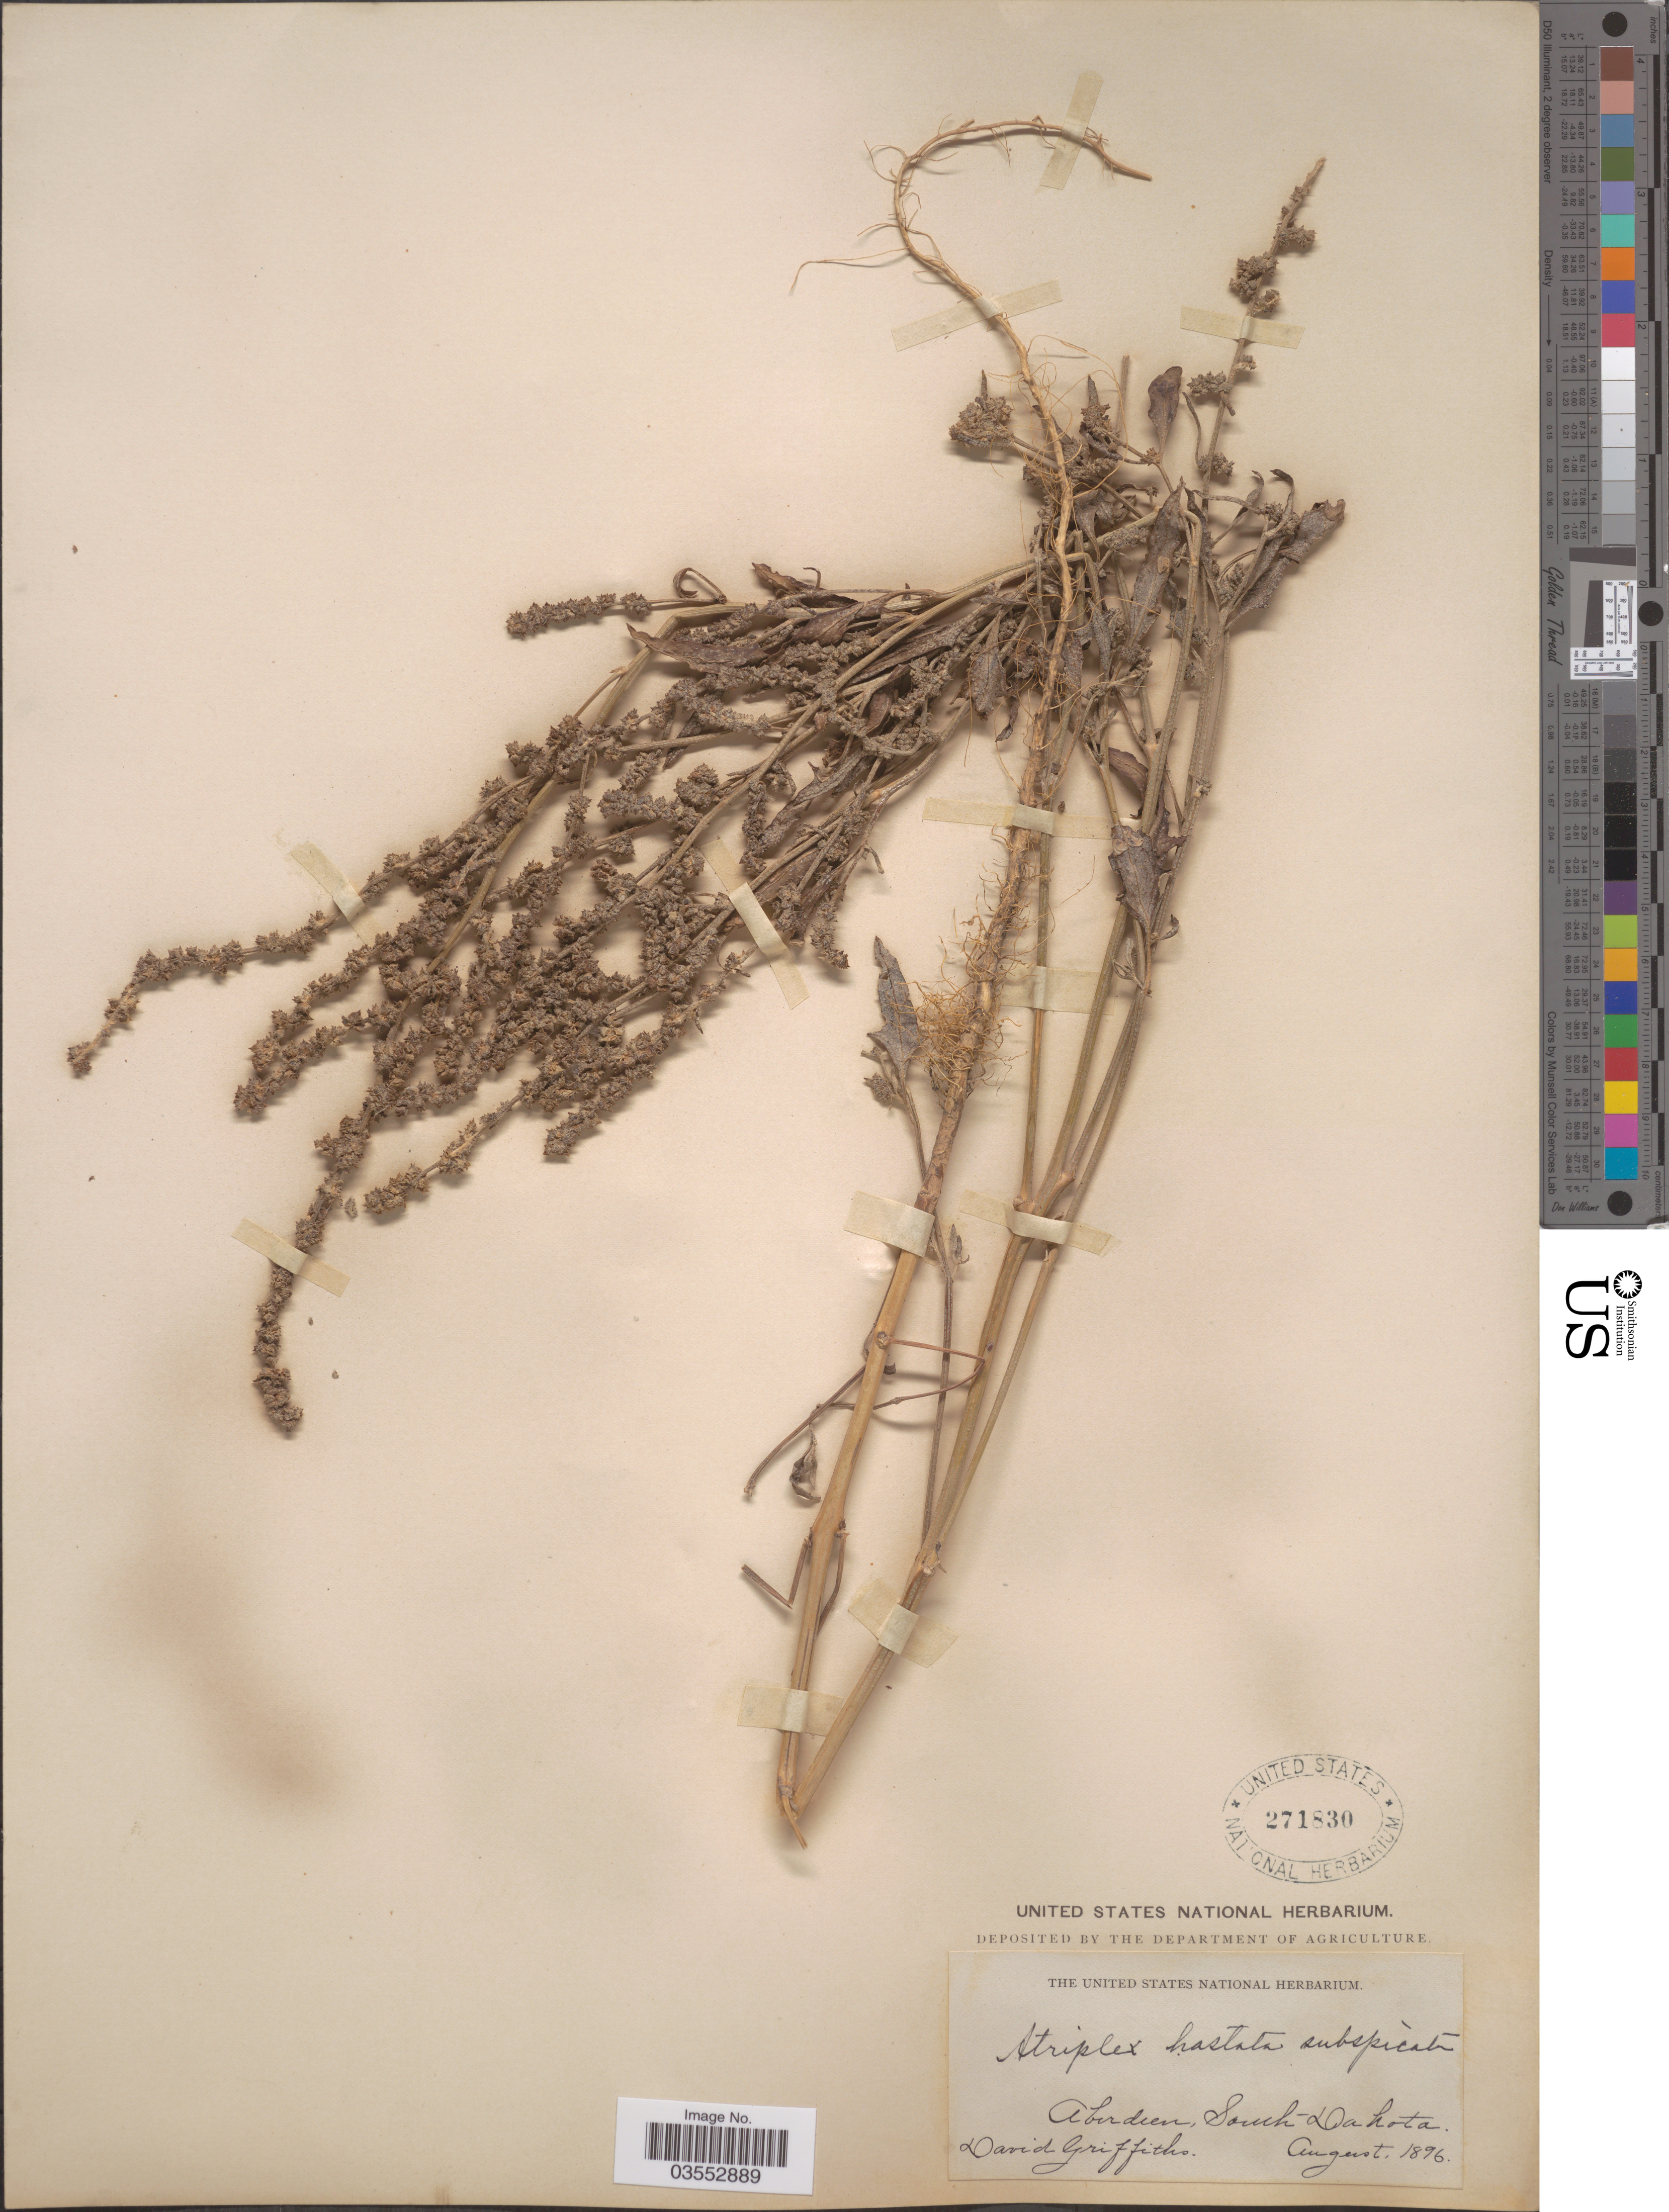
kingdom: Plantae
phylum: Tracheophyta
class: Magnoliopsida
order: Caryophyllales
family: Amaranthaceae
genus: Atriplex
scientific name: Atriplex subspicata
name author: (Nutt.) Rydb.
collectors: D. Griffiths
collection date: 1896-08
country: United States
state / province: South Dakota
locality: Aberdeen.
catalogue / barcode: US 271830